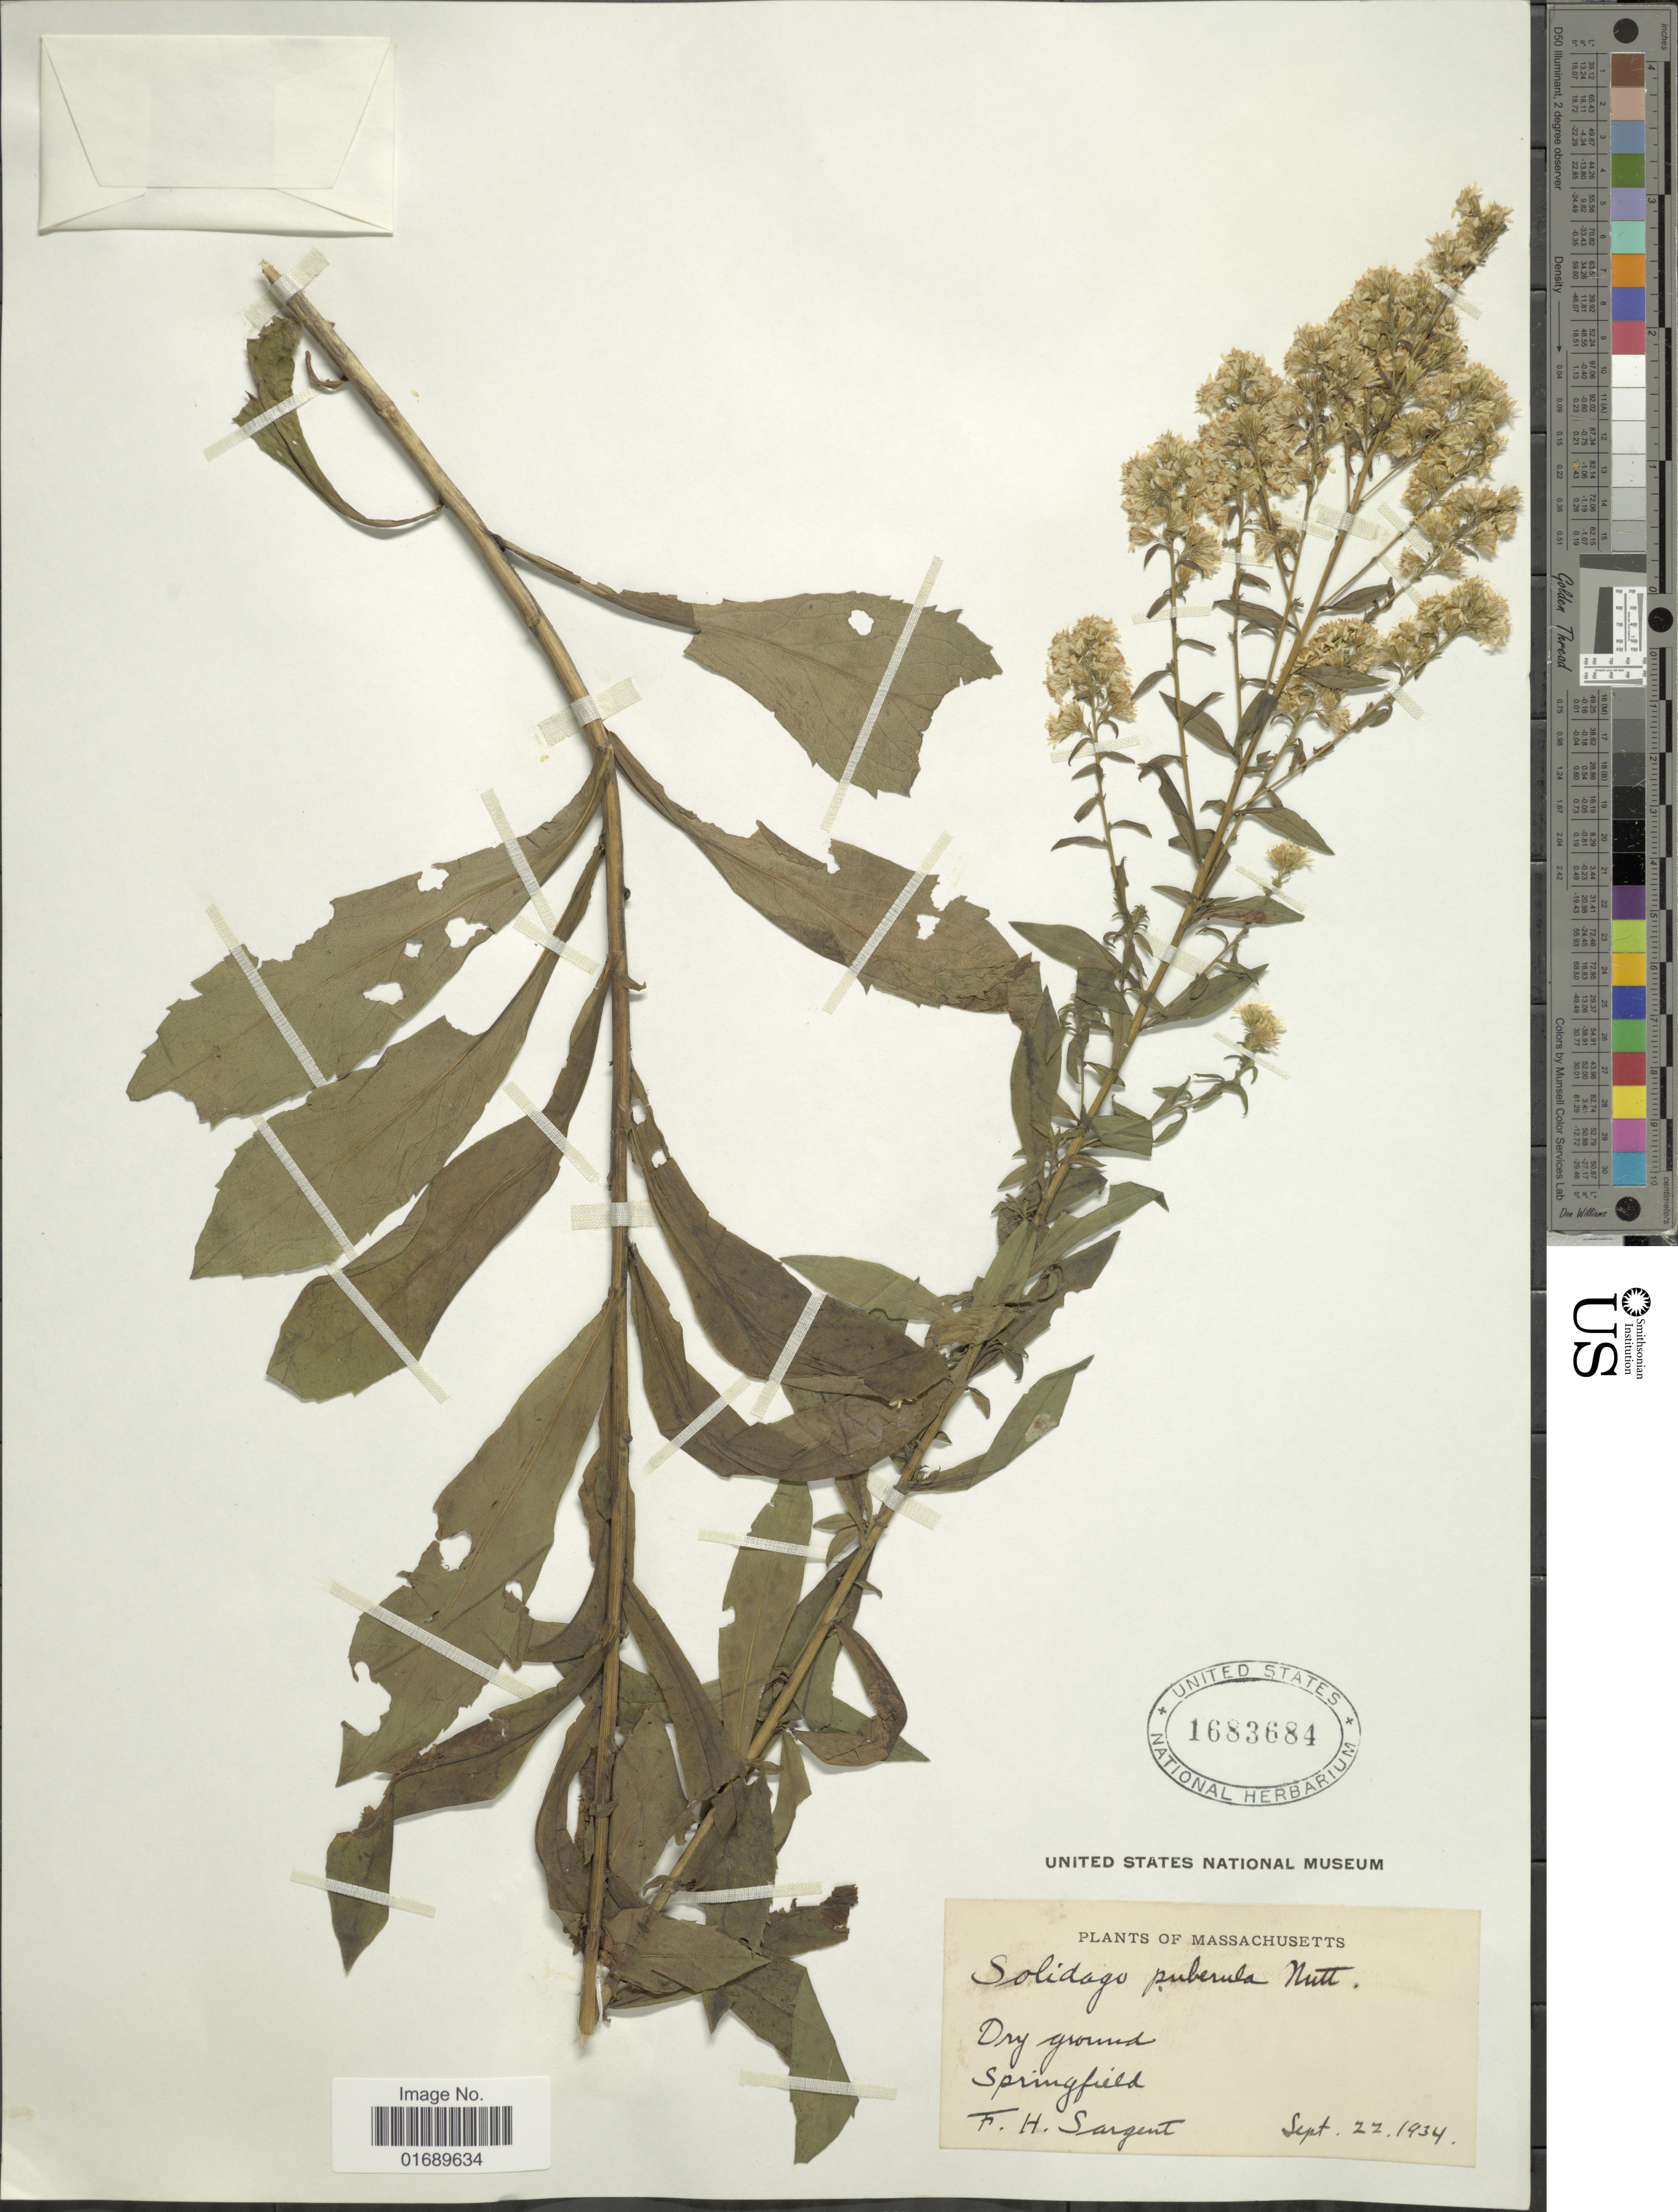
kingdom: Plantae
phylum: Tracheophyta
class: Magnoliopsida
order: Asterales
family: Asteraceae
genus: Solidago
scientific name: Solidago puberula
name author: Nutt.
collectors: F. H. Sargent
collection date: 1934-09-22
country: United States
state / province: Massachusetts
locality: Dry grounds, Springfield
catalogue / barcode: US 1683684